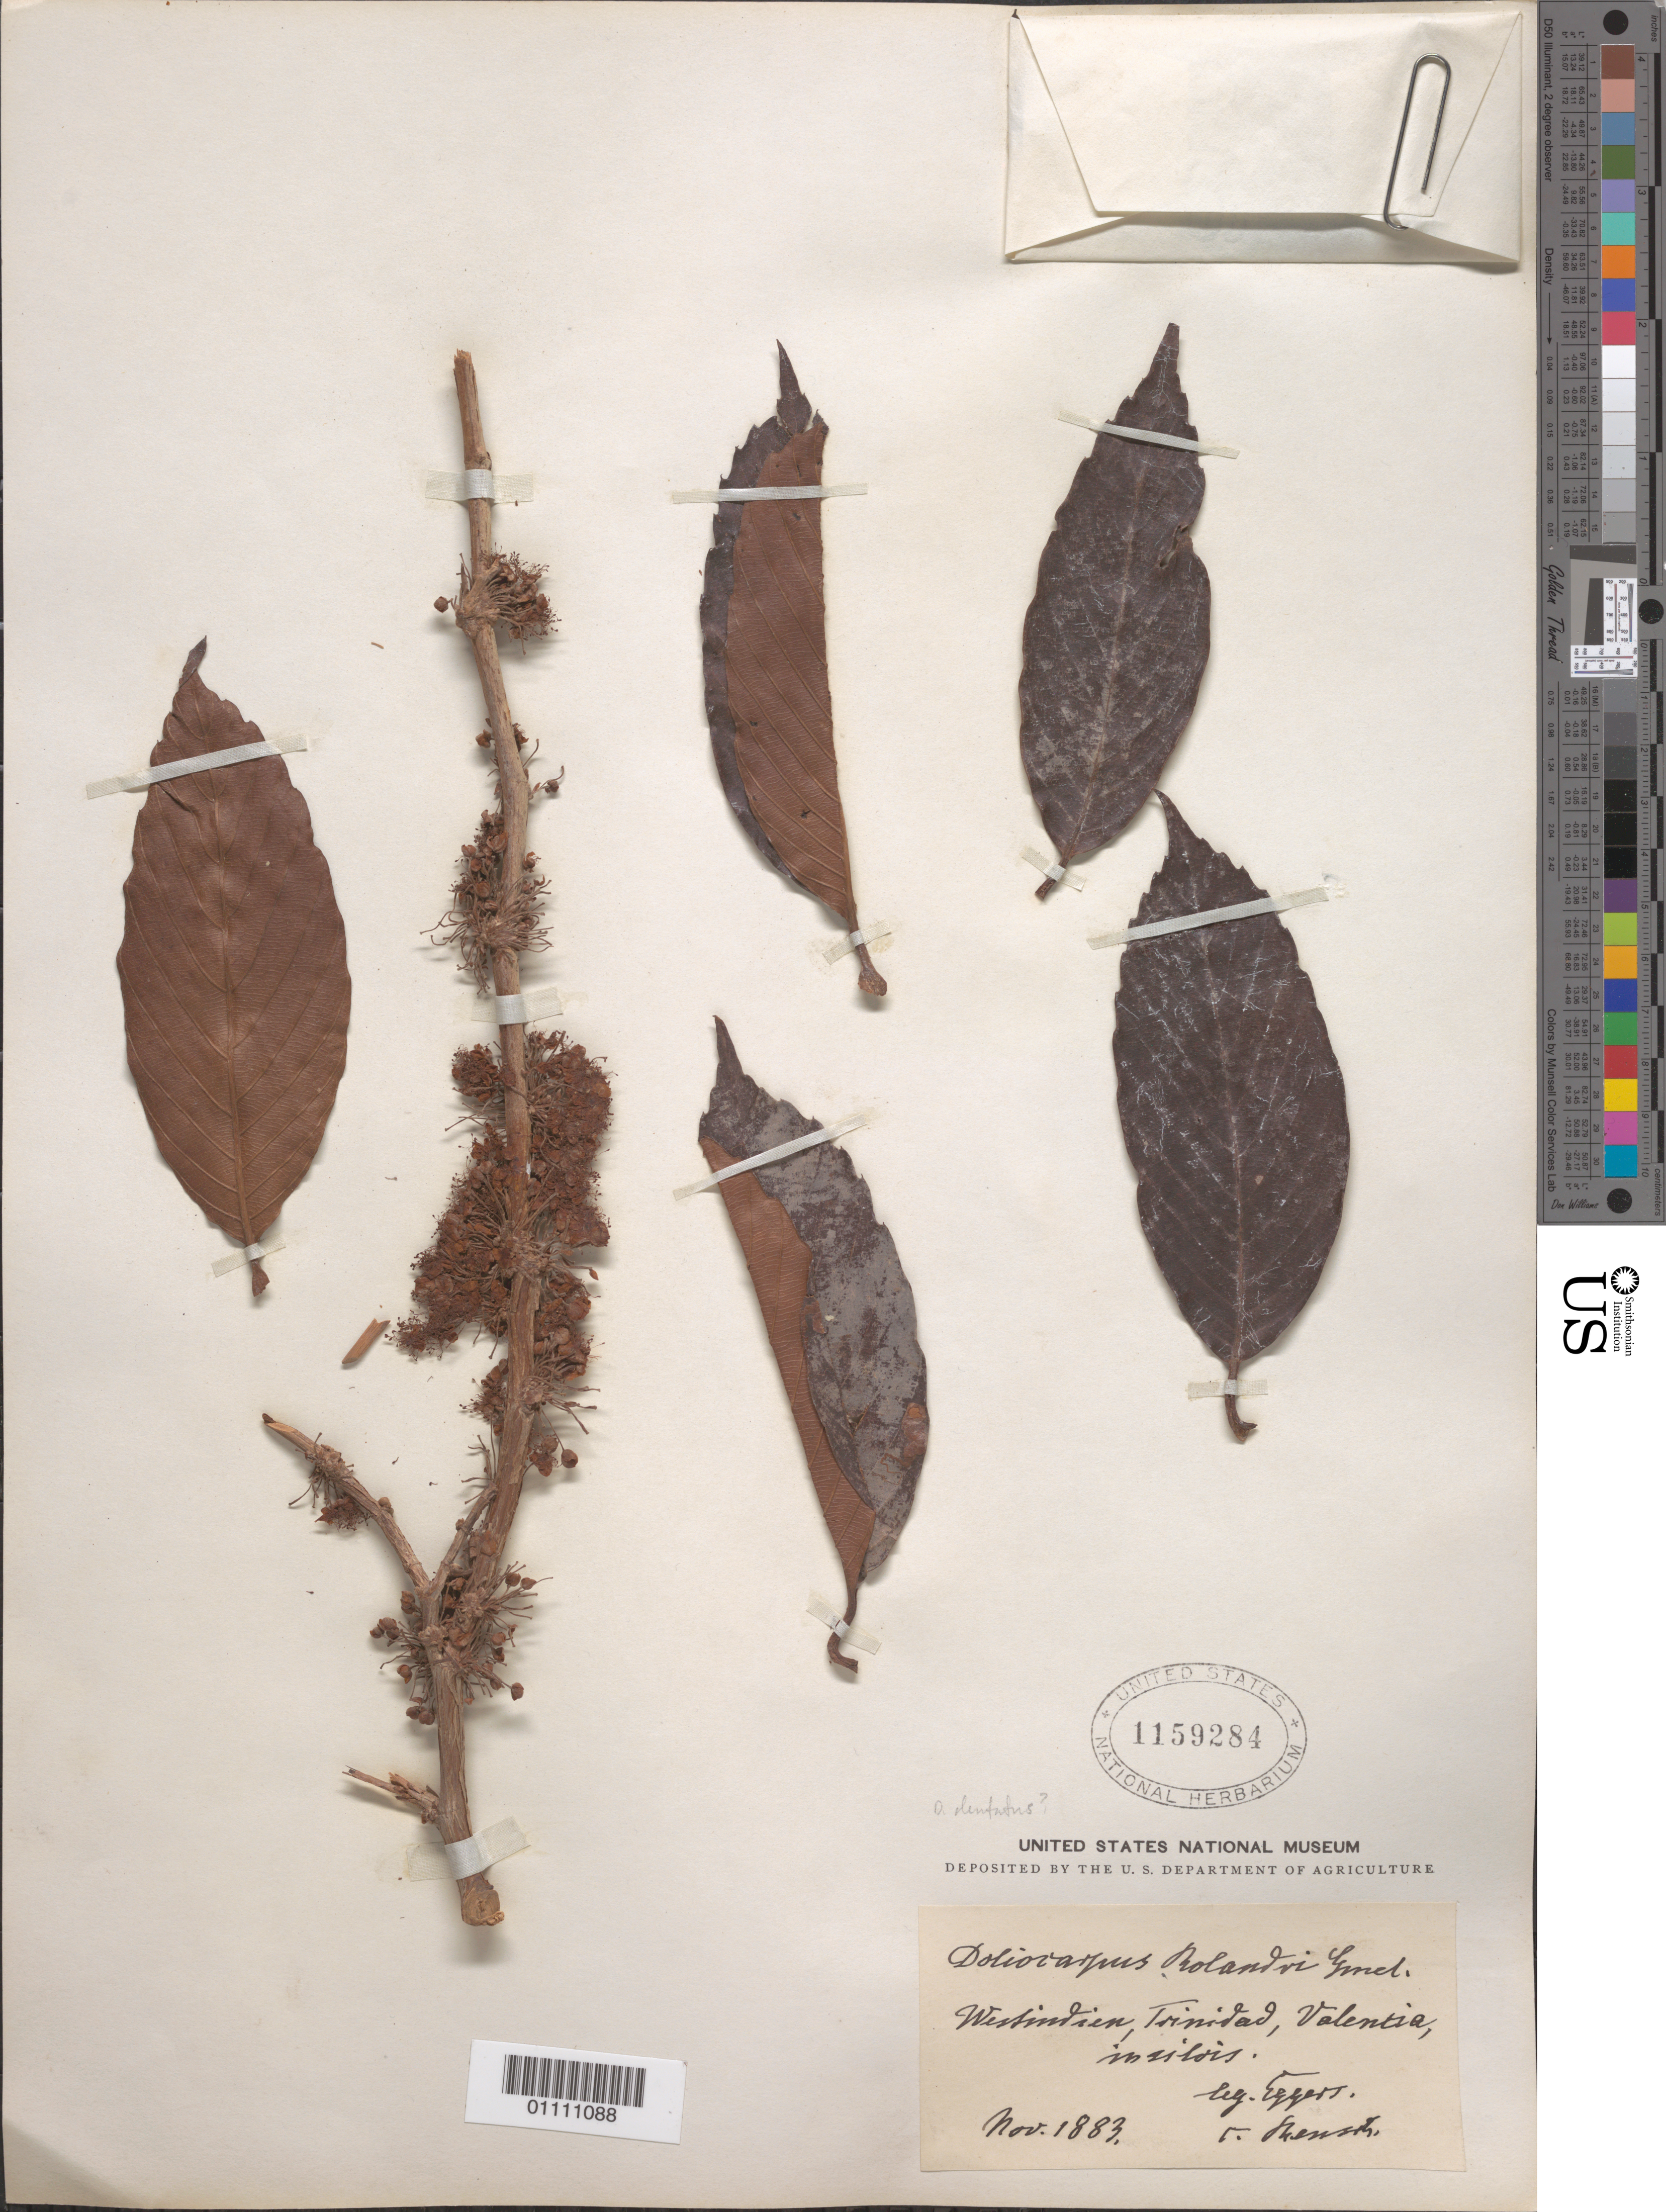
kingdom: Plantae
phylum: Tracheophyta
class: Magnoliopsida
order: Dilleniales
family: Dilleniaceae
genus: Doliocarpus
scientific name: Doliocarpus dentatus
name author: (Aubl.) Standl.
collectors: H. F. A. von Eggers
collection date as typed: Nov 1883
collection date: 1883-11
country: Trinidad and Tobago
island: Trinidad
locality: Valencia, Trinidad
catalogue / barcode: US 1159284